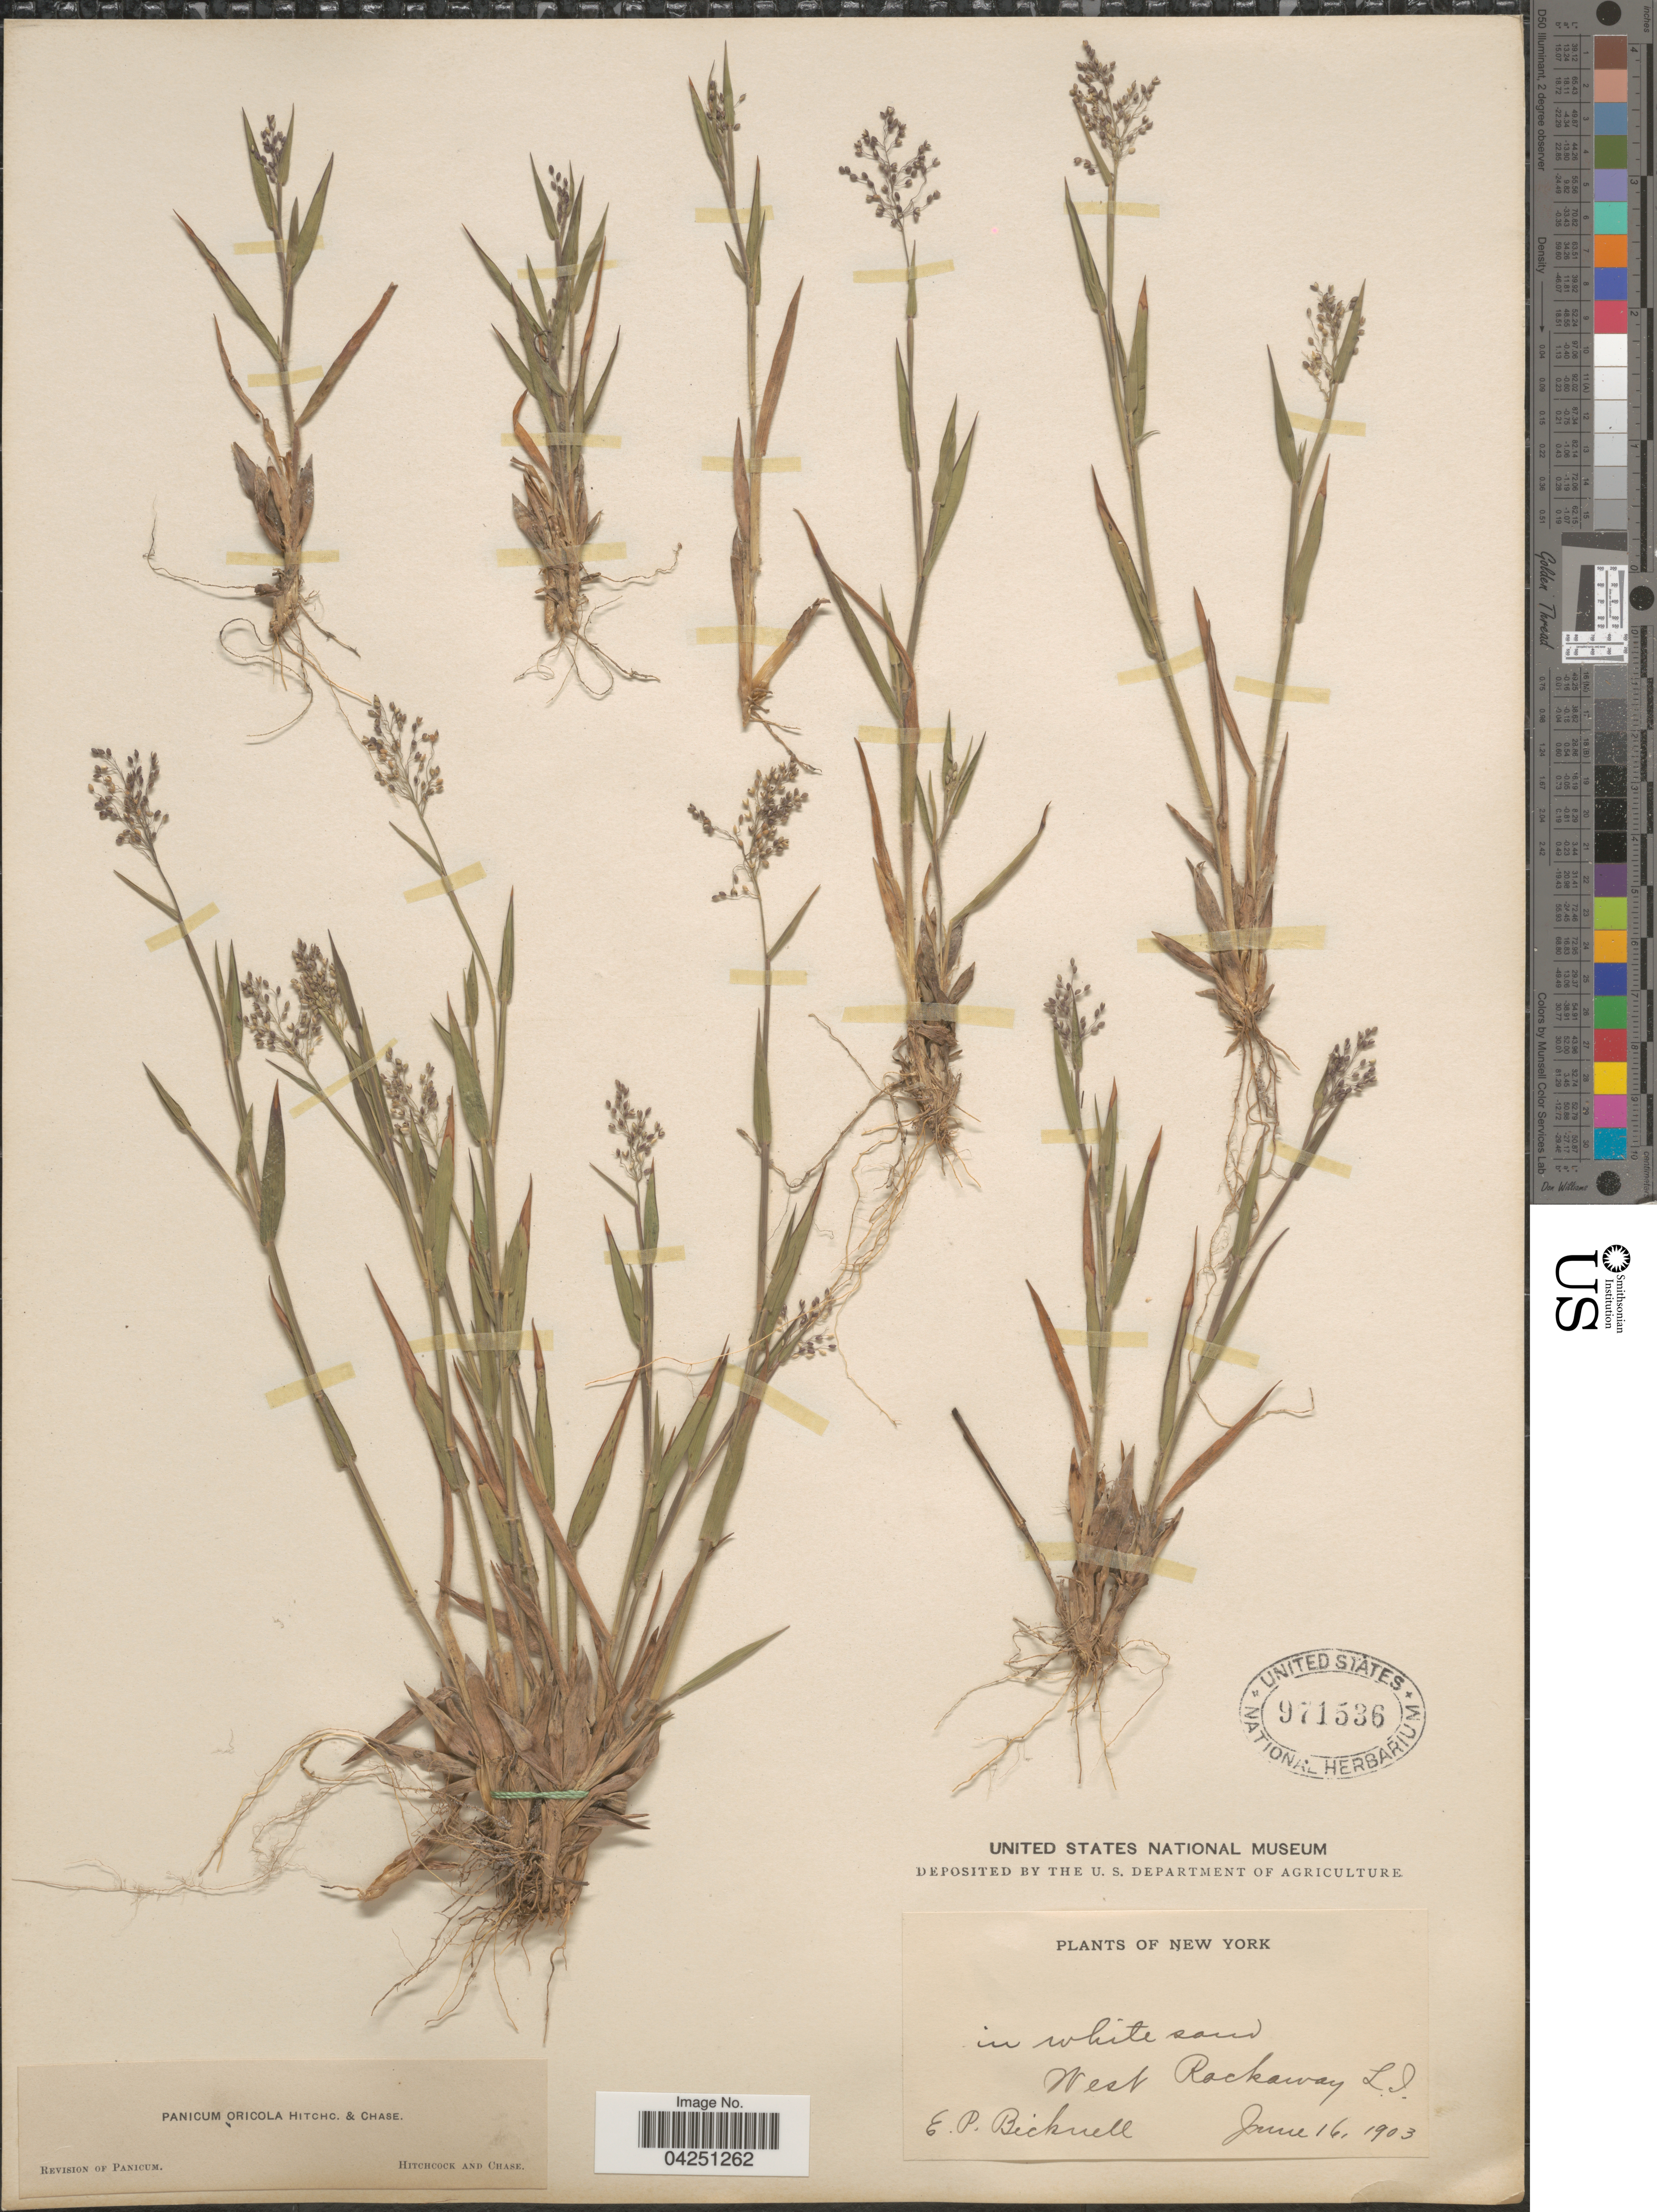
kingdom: Plantae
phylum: Tracheophyta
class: Liliopsida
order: Poales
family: Poaceae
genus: Dichanthelium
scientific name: Dichanthelium acuminatum var. acuminatum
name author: (Sw.) Gould & C.A. Clark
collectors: E. P. Bicknell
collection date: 1903-06-16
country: United States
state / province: New York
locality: West Rockaway L.I.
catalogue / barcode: US 971536